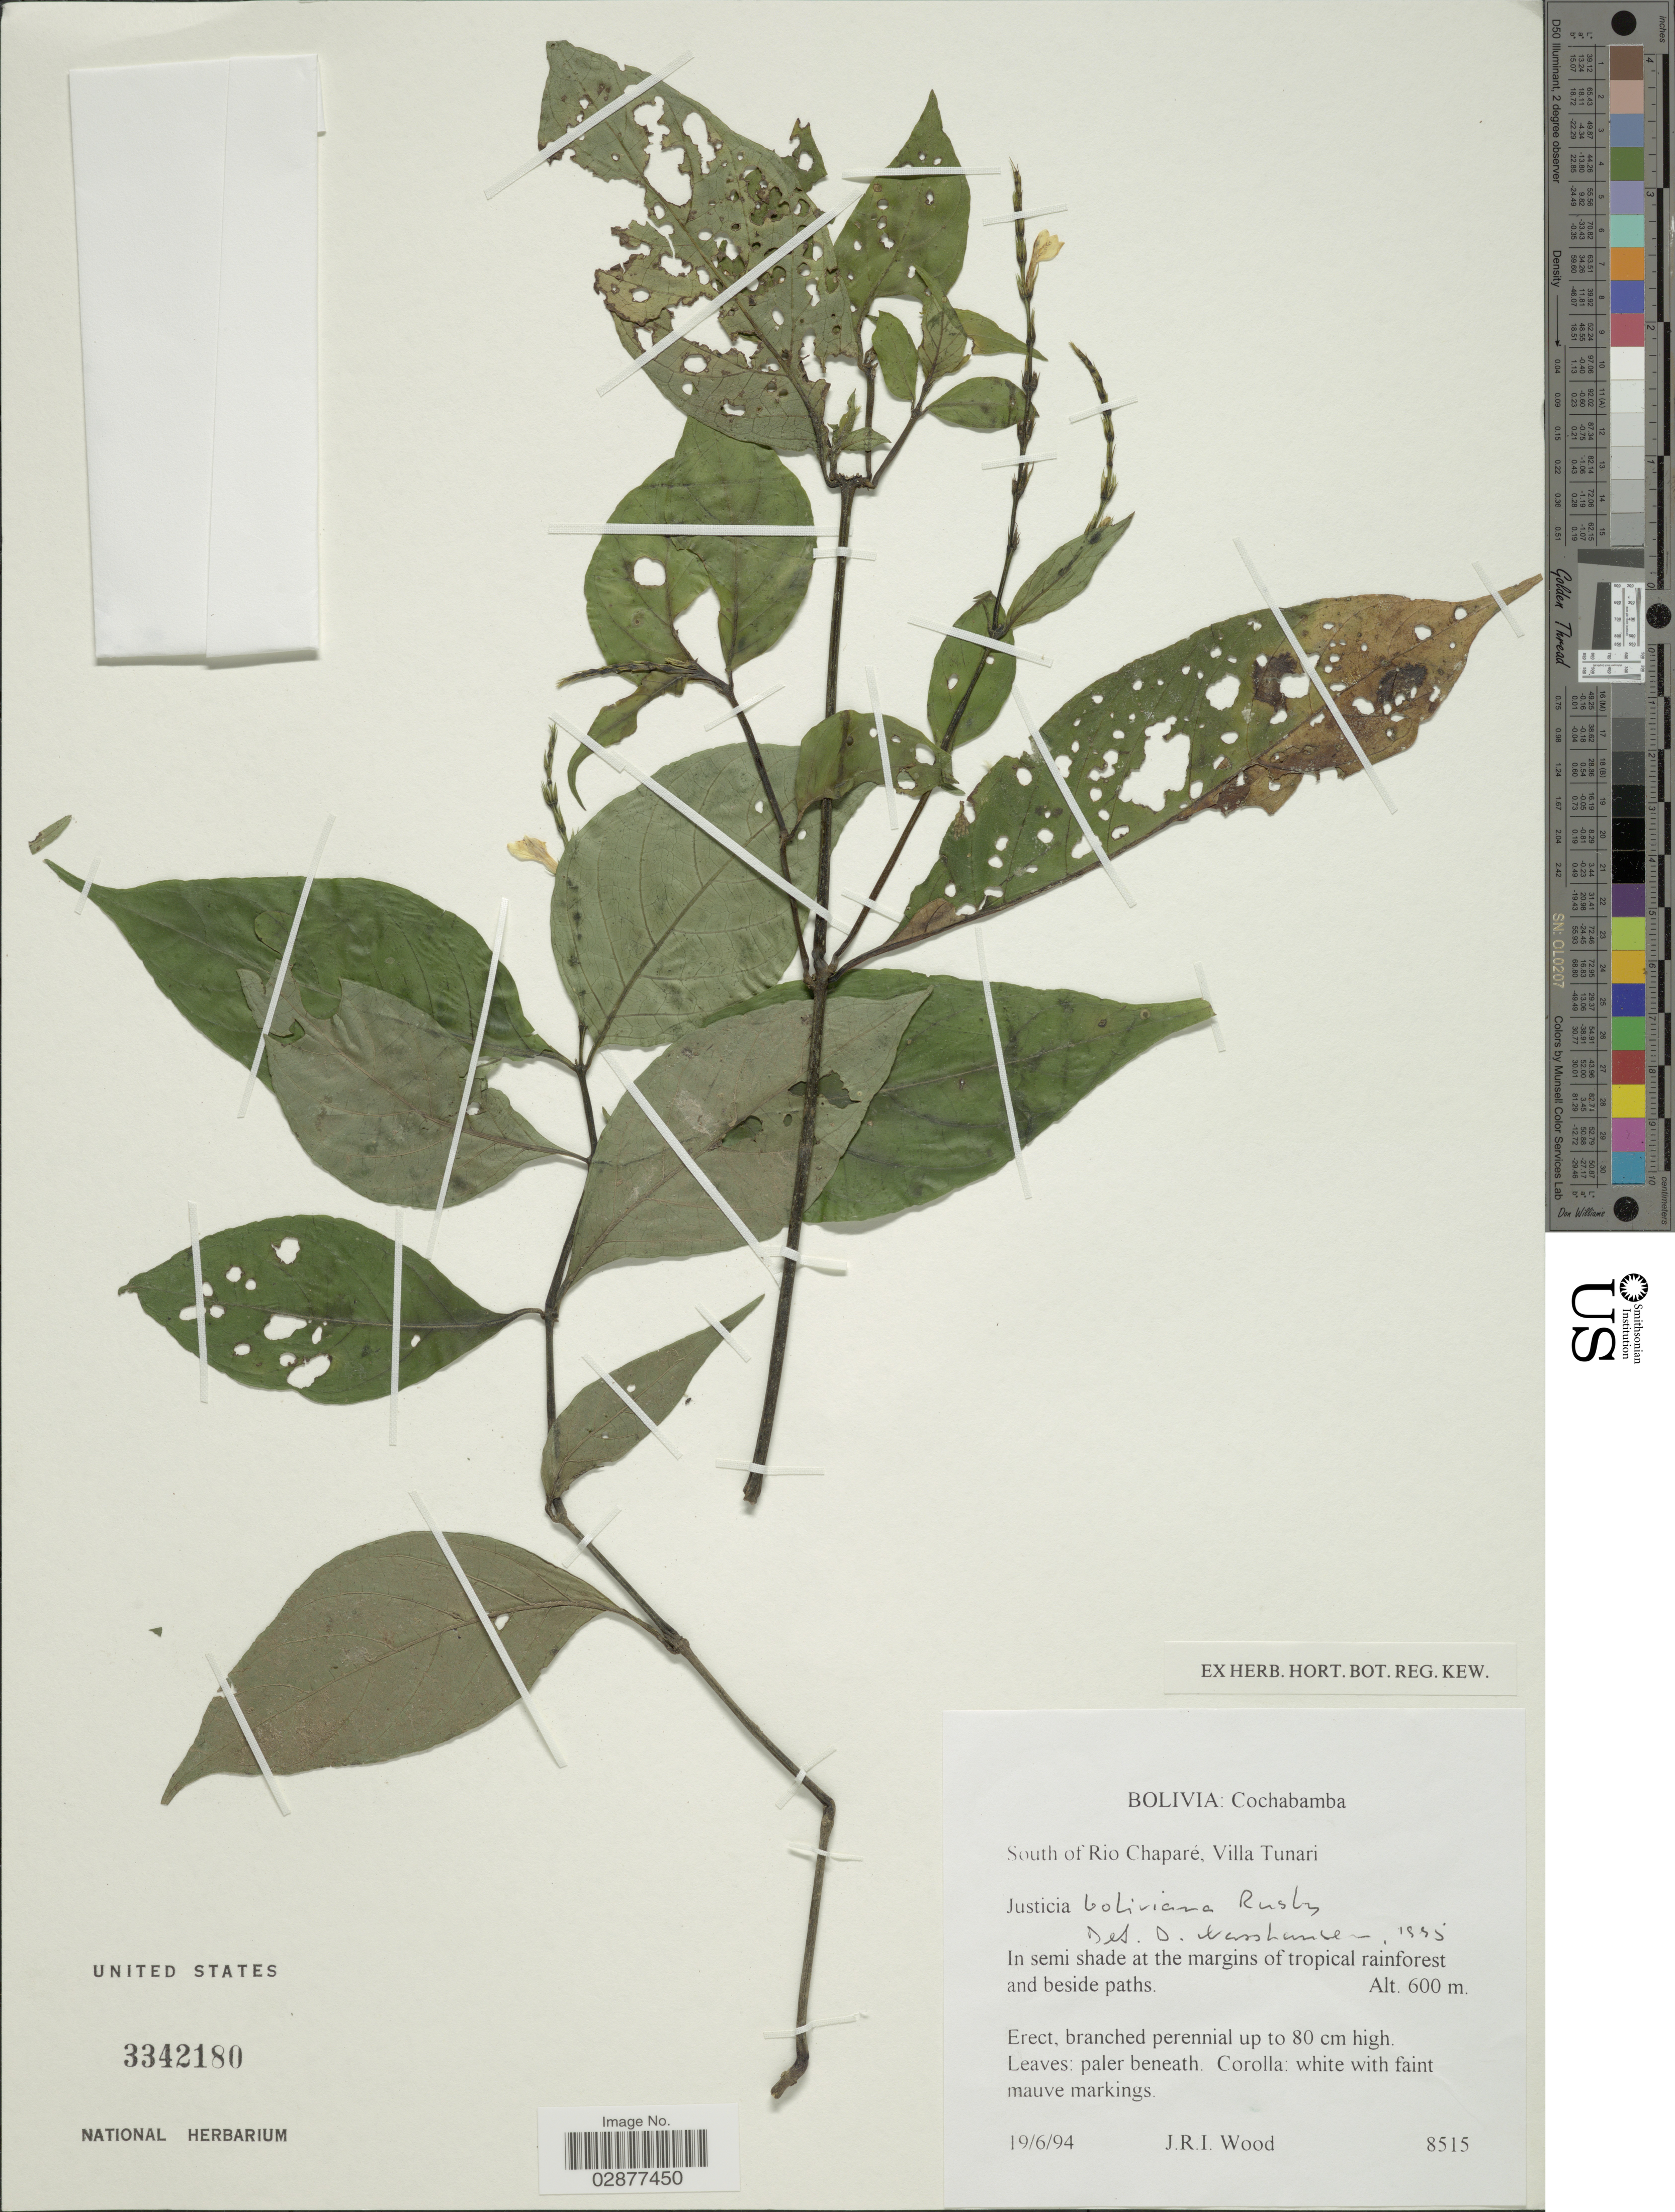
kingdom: Plantae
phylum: Tracheophyta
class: Magnoliopsida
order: Lamiales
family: Acanthaceae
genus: Justicia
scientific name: Justicia boliviana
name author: Rusby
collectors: J. R. I. Wood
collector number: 8515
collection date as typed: Transcribed d/m/y: 19/6/94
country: Bolivia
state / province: Cochabamba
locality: South of Rio Chaparé, Villa Tunari.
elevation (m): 600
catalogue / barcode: US 3342180